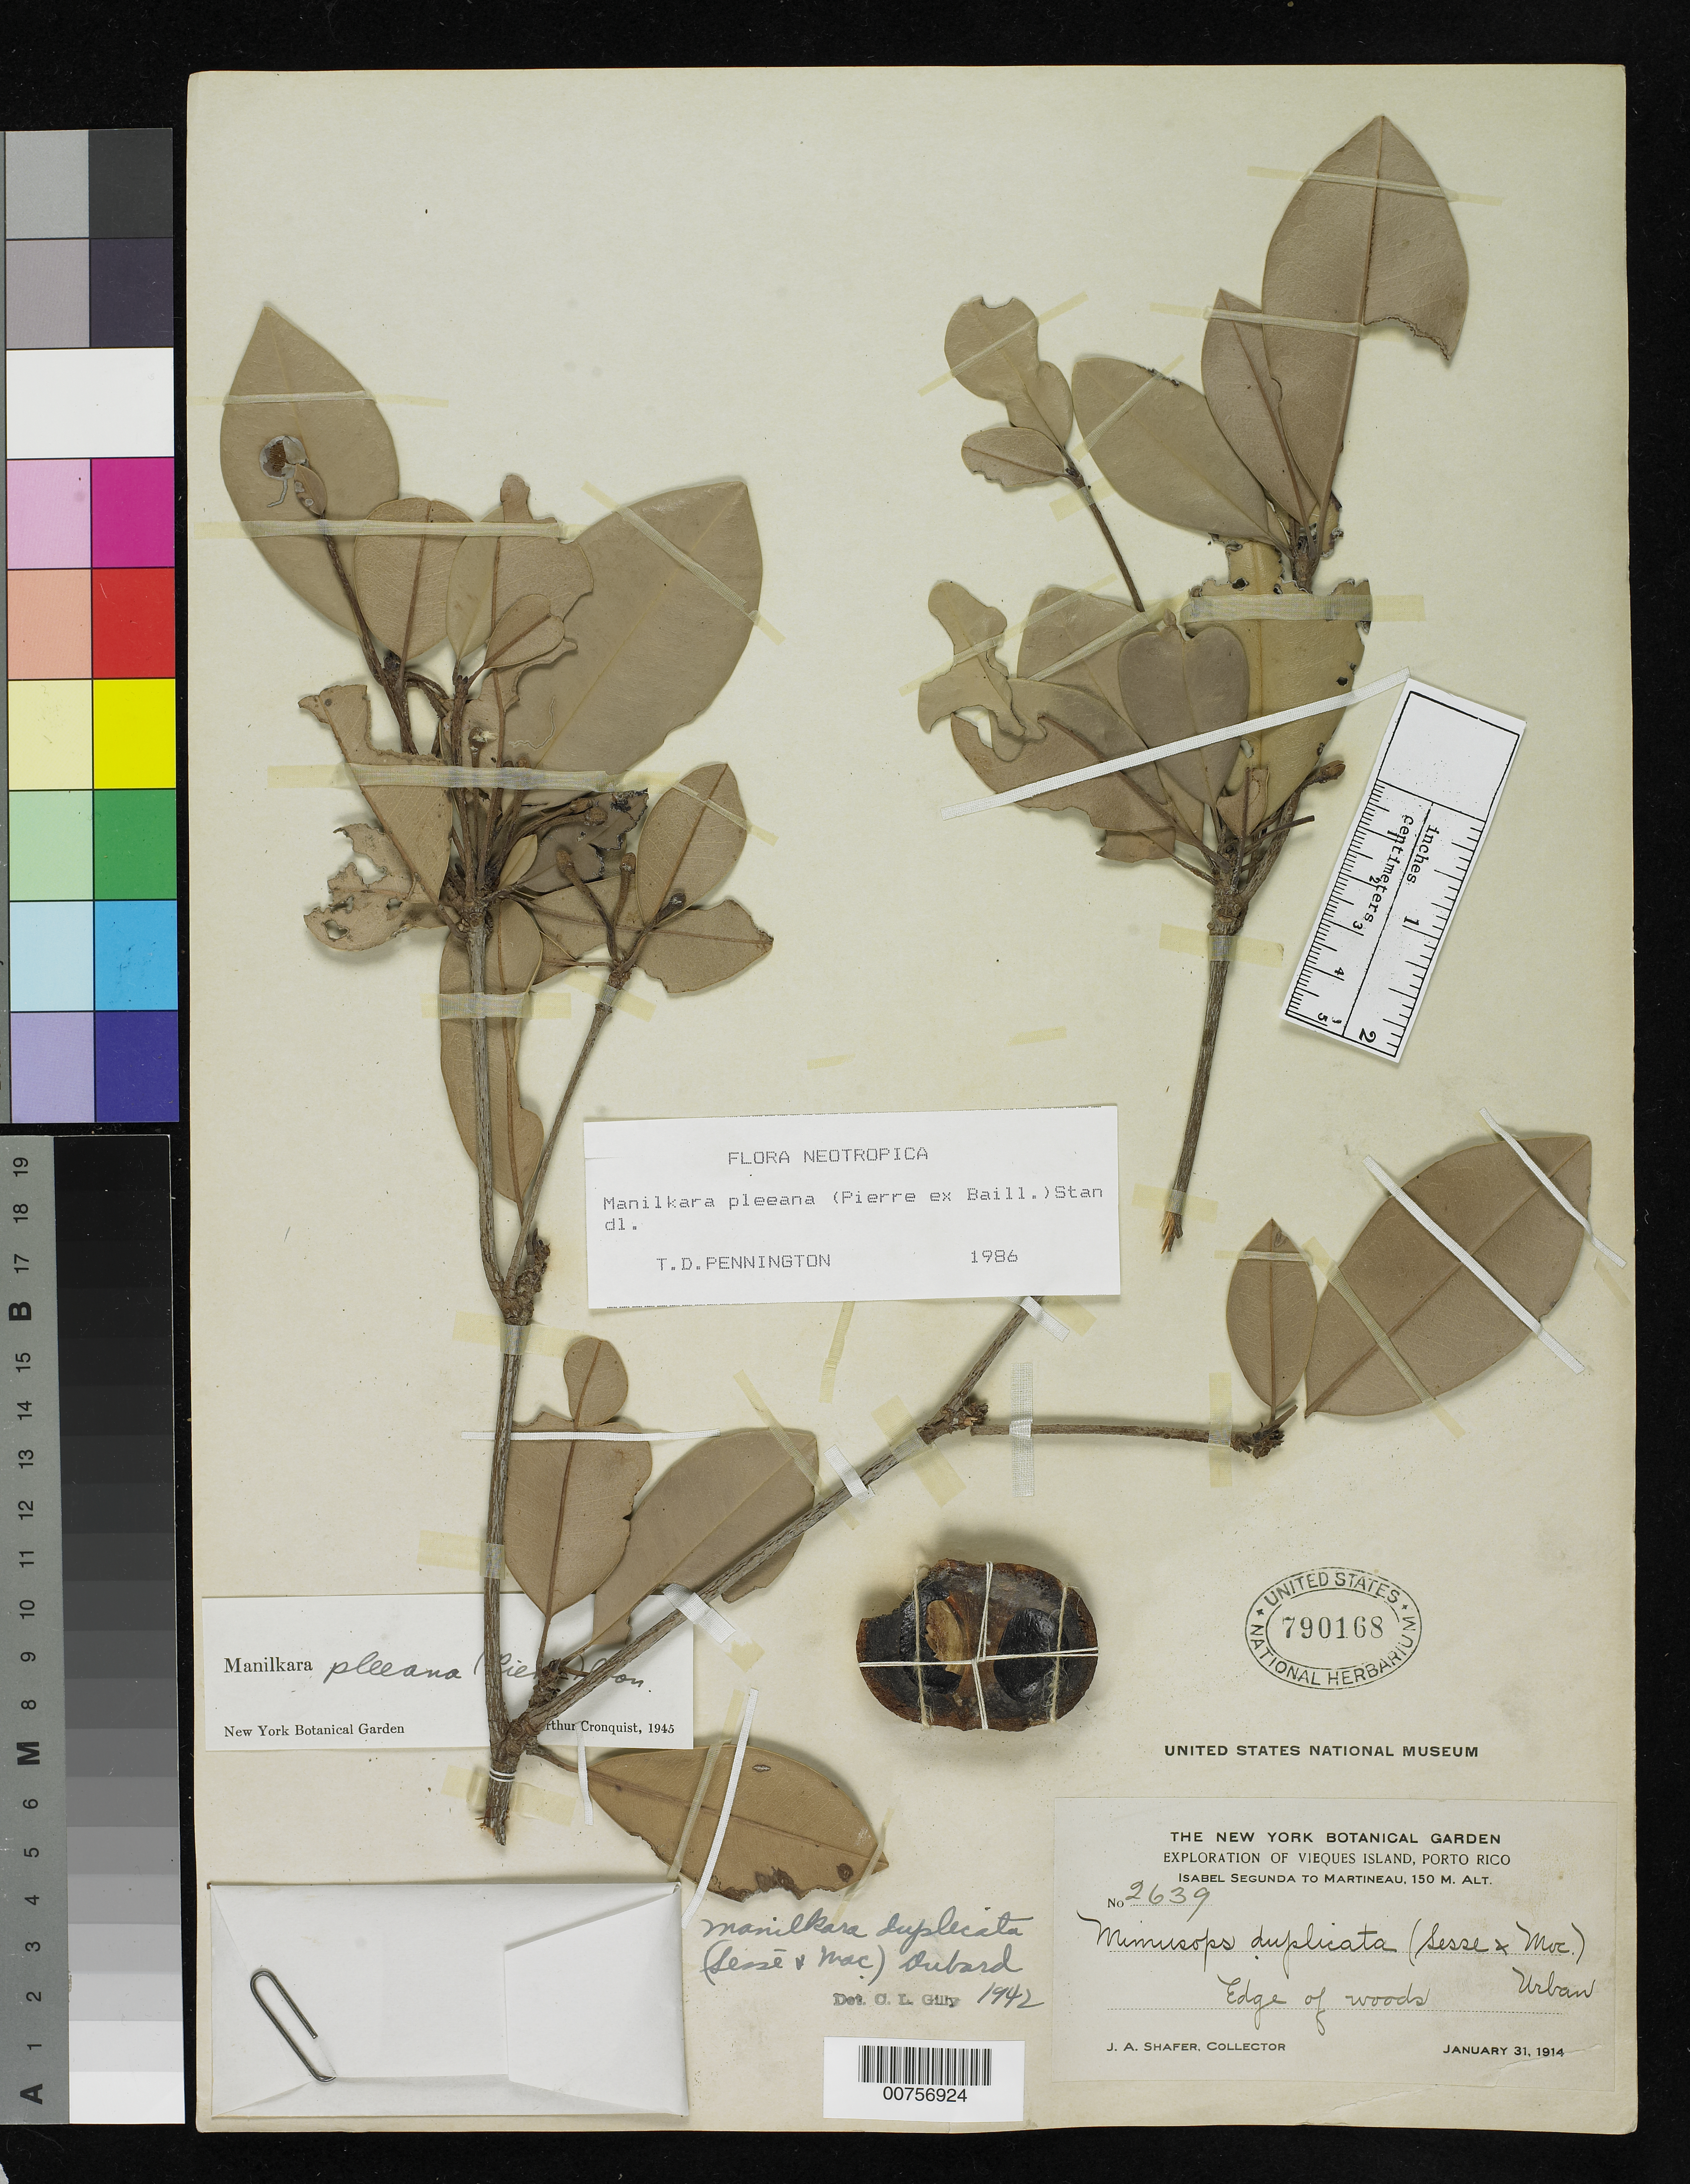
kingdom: Plantae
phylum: Tracheophyta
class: Magnoliopsida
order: Ericales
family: Sapotaceae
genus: Manilkara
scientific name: Manilkara pleeana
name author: (Pierre ex Baill.) Cronq.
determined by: Pennington, T. D., (K)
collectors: J. A. Shafer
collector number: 2639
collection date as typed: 31 Jan 1914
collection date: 1914-01-31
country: Puerto Rico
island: Vieques I.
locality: Isabel Segunda to Martineau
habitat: Edge of woods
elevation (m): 150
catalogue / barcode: US 790168